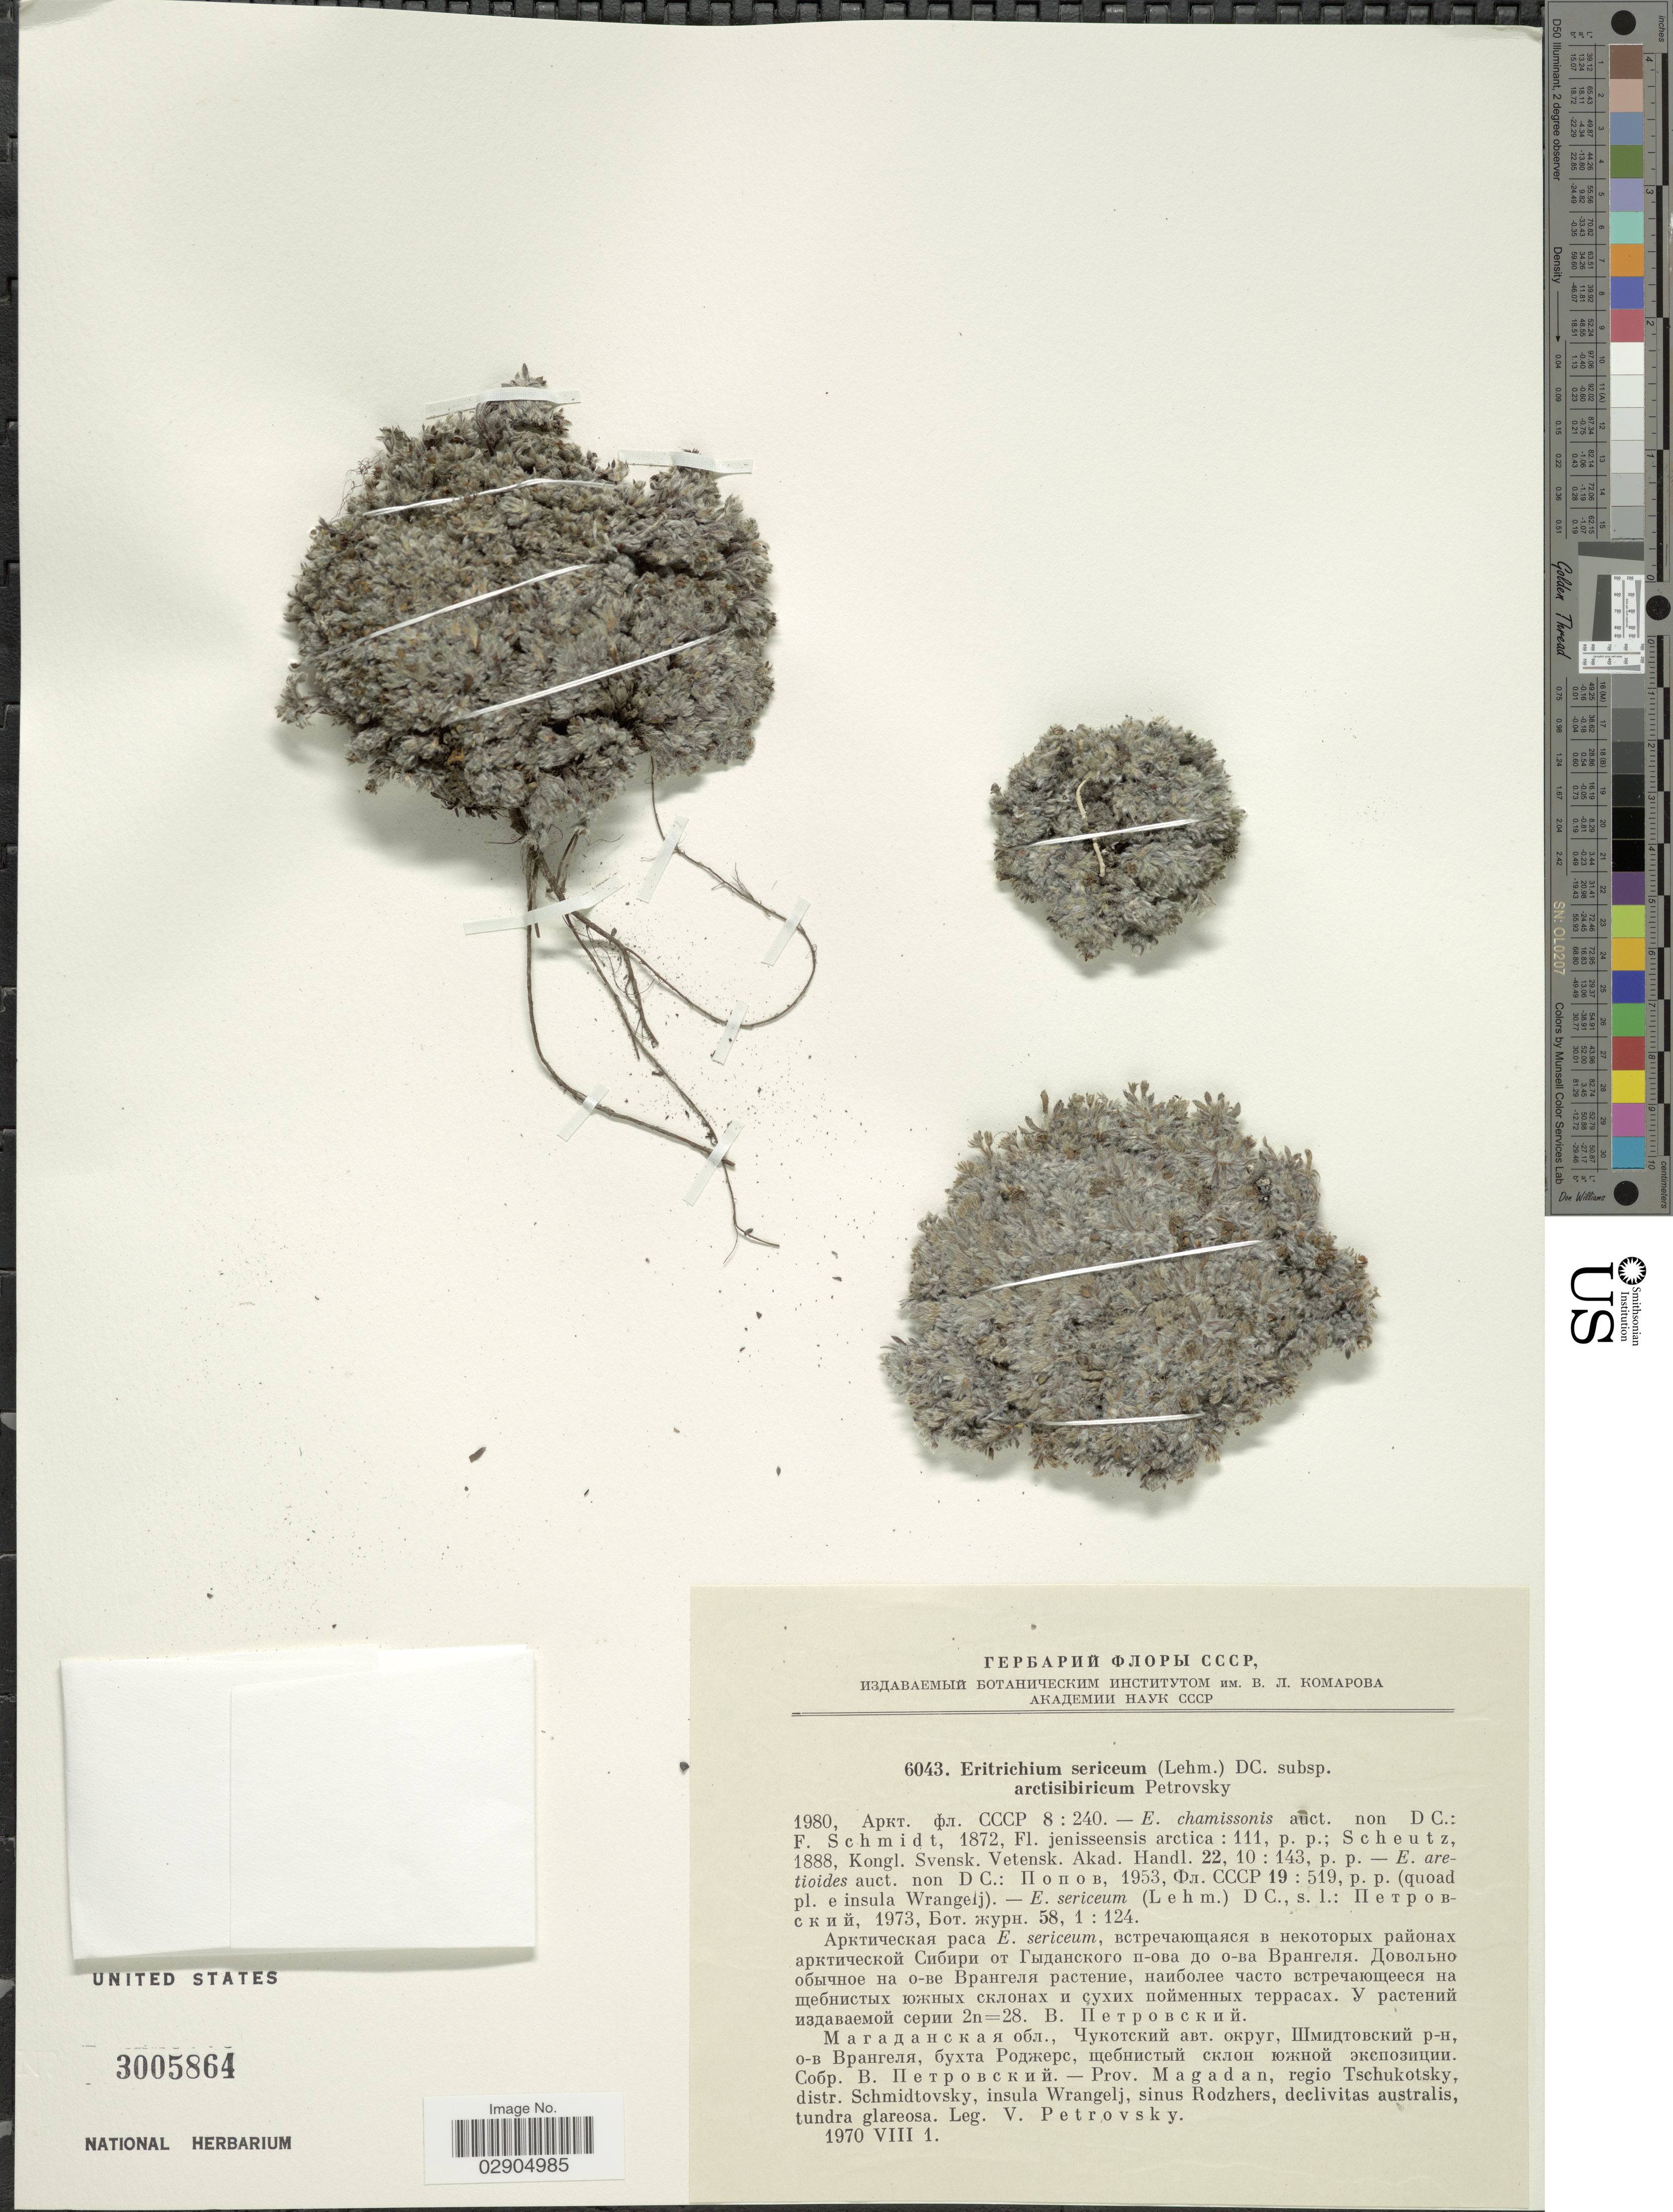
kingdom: Plantae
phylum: Tracheophyta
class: Magnoliopsida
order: Boraginales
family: Boraginaceae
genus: Eritrichium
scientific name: Eritrichium sericeum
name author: (Benth.) A. DC.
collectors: V. Petrovsky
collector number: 6043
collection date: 1970-08-01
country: Russian Federation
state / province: Magadan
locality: Prov. Magadan, regio Tschukotsky, distr. Schmidtovsky, insula Wrangelj, sinus Rodzhers, declivitas australis, tundra glareosa.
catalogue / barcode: US 3005864